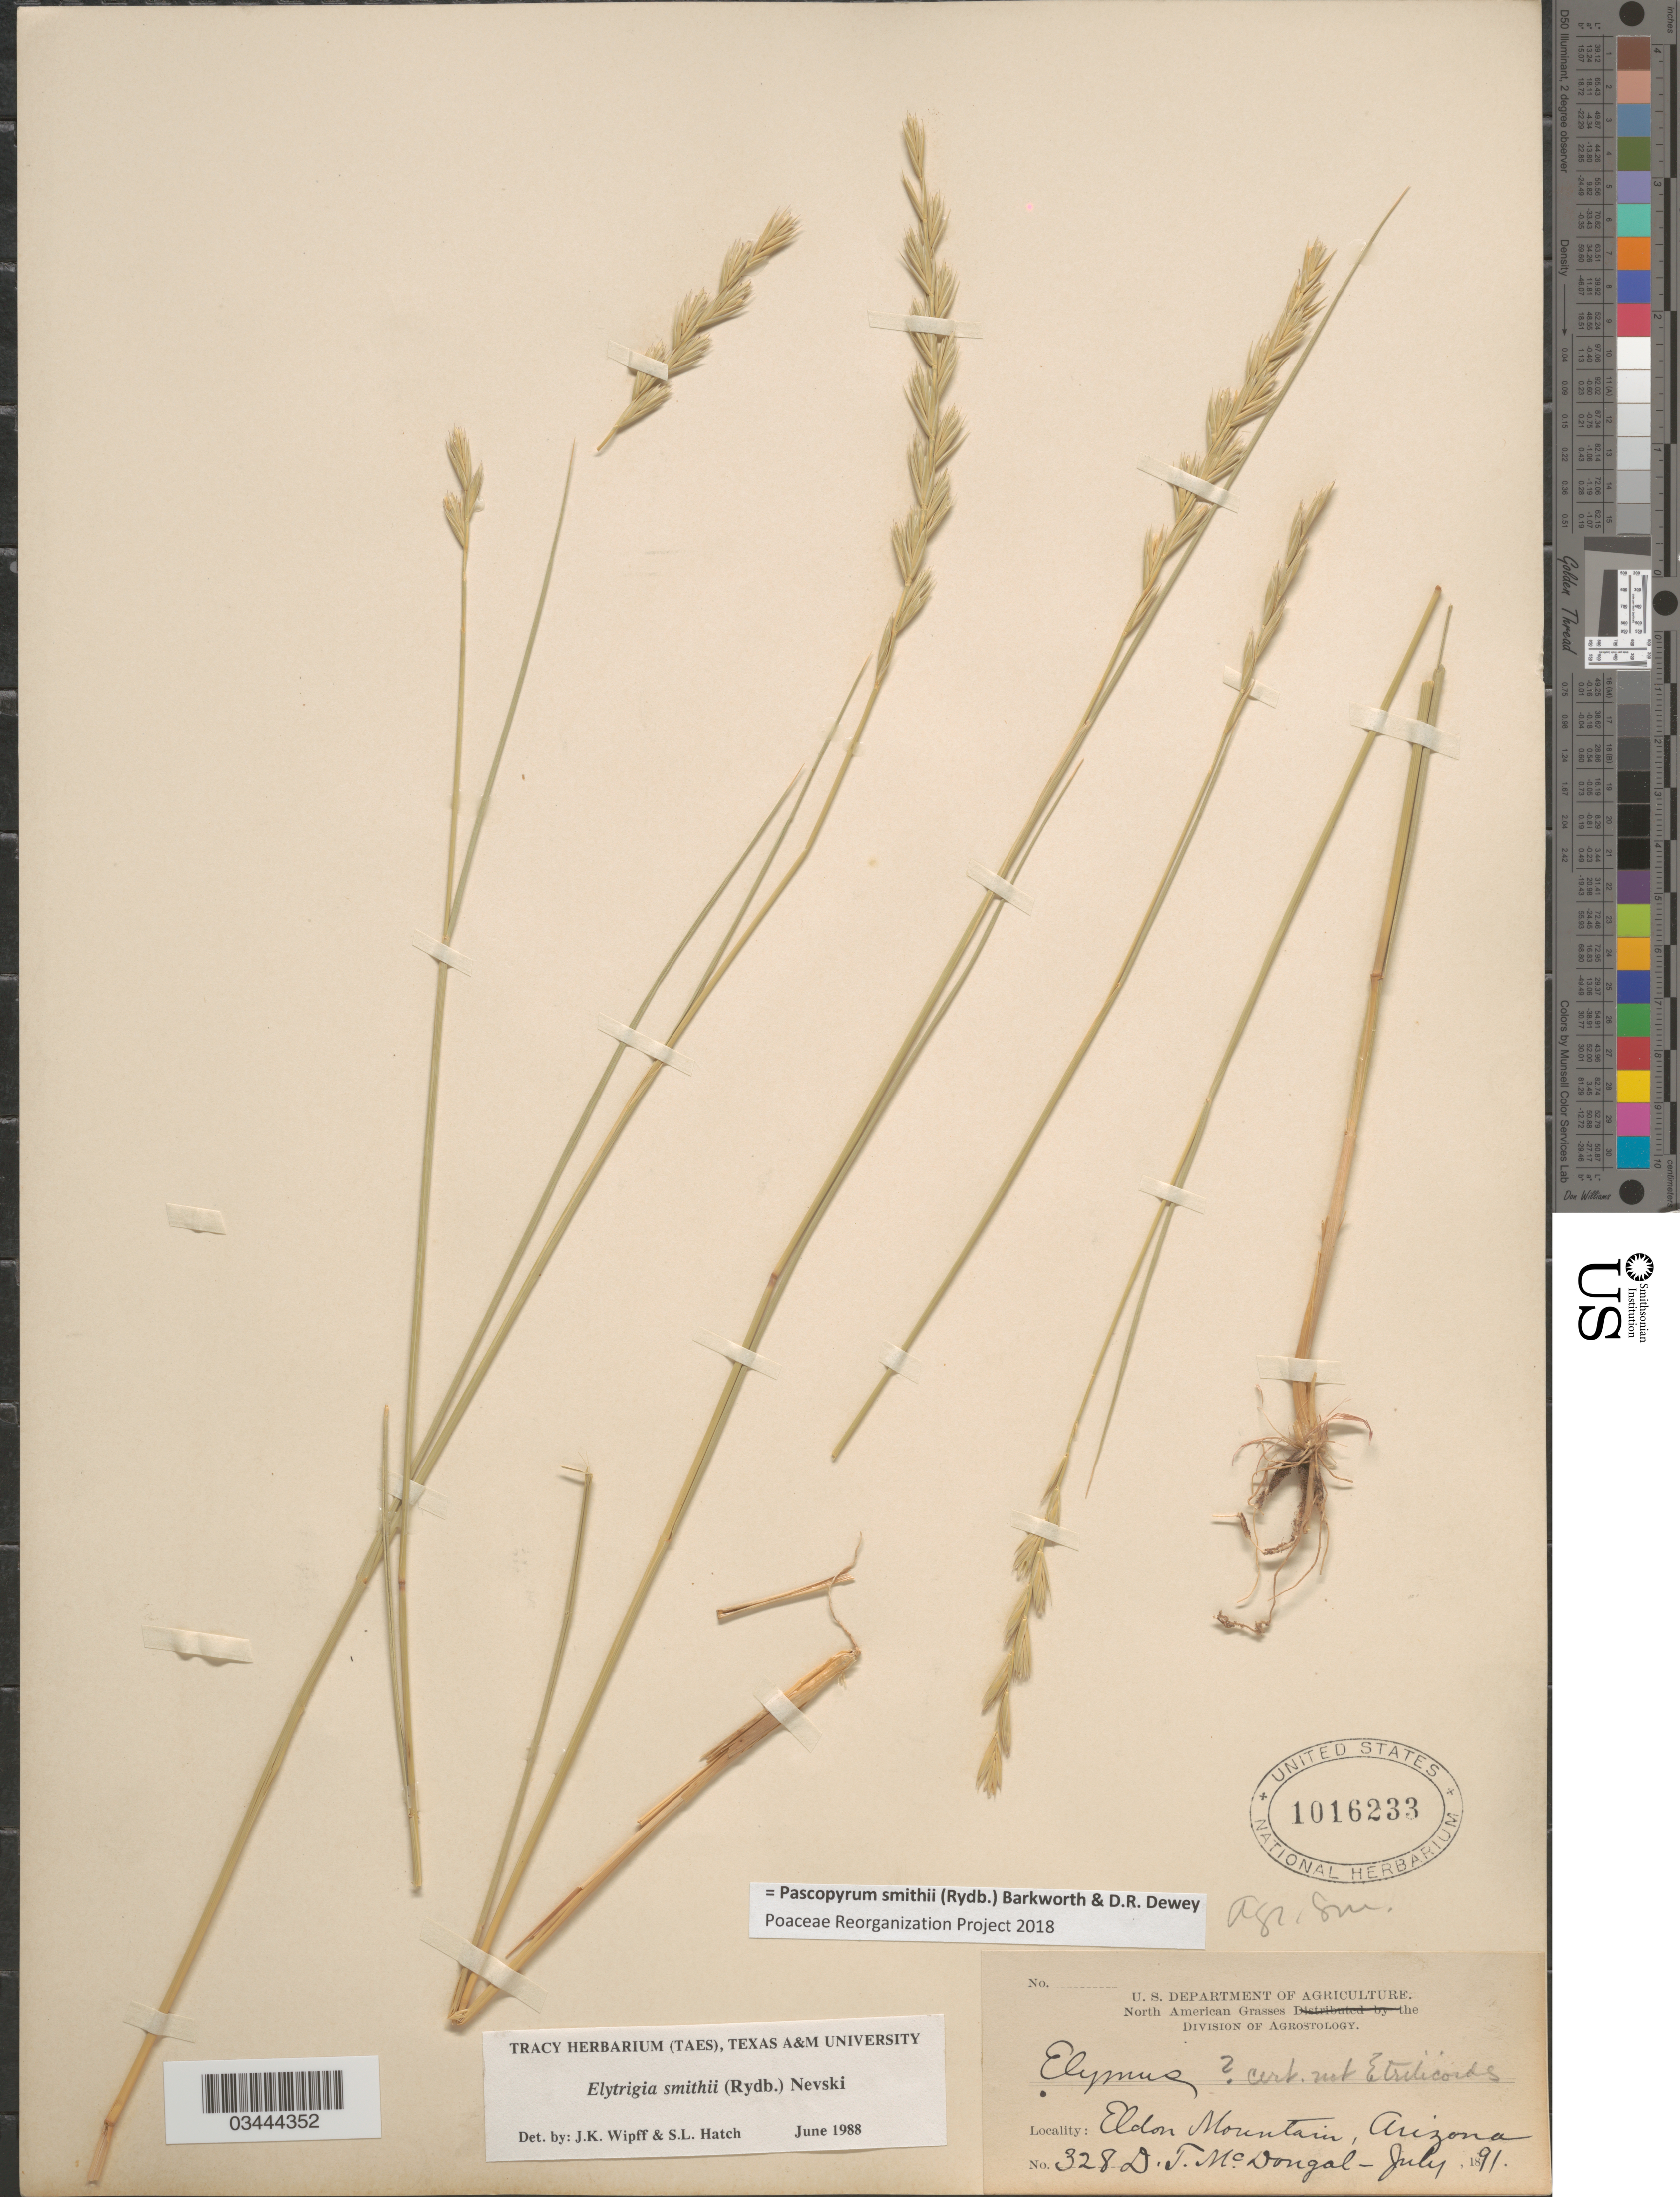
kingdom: Plantae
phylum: Tracheophyta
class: Liliopsida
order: Poales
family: Poaceae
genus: Pascopyrum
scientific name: Pascopyrum smithii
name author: (Rydb.) Barkworth & Dewey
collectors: D. McDougal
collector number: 328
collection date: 1891-07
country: United States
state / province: Arizona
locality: Eldon Mountain.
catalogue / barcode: US 1016233